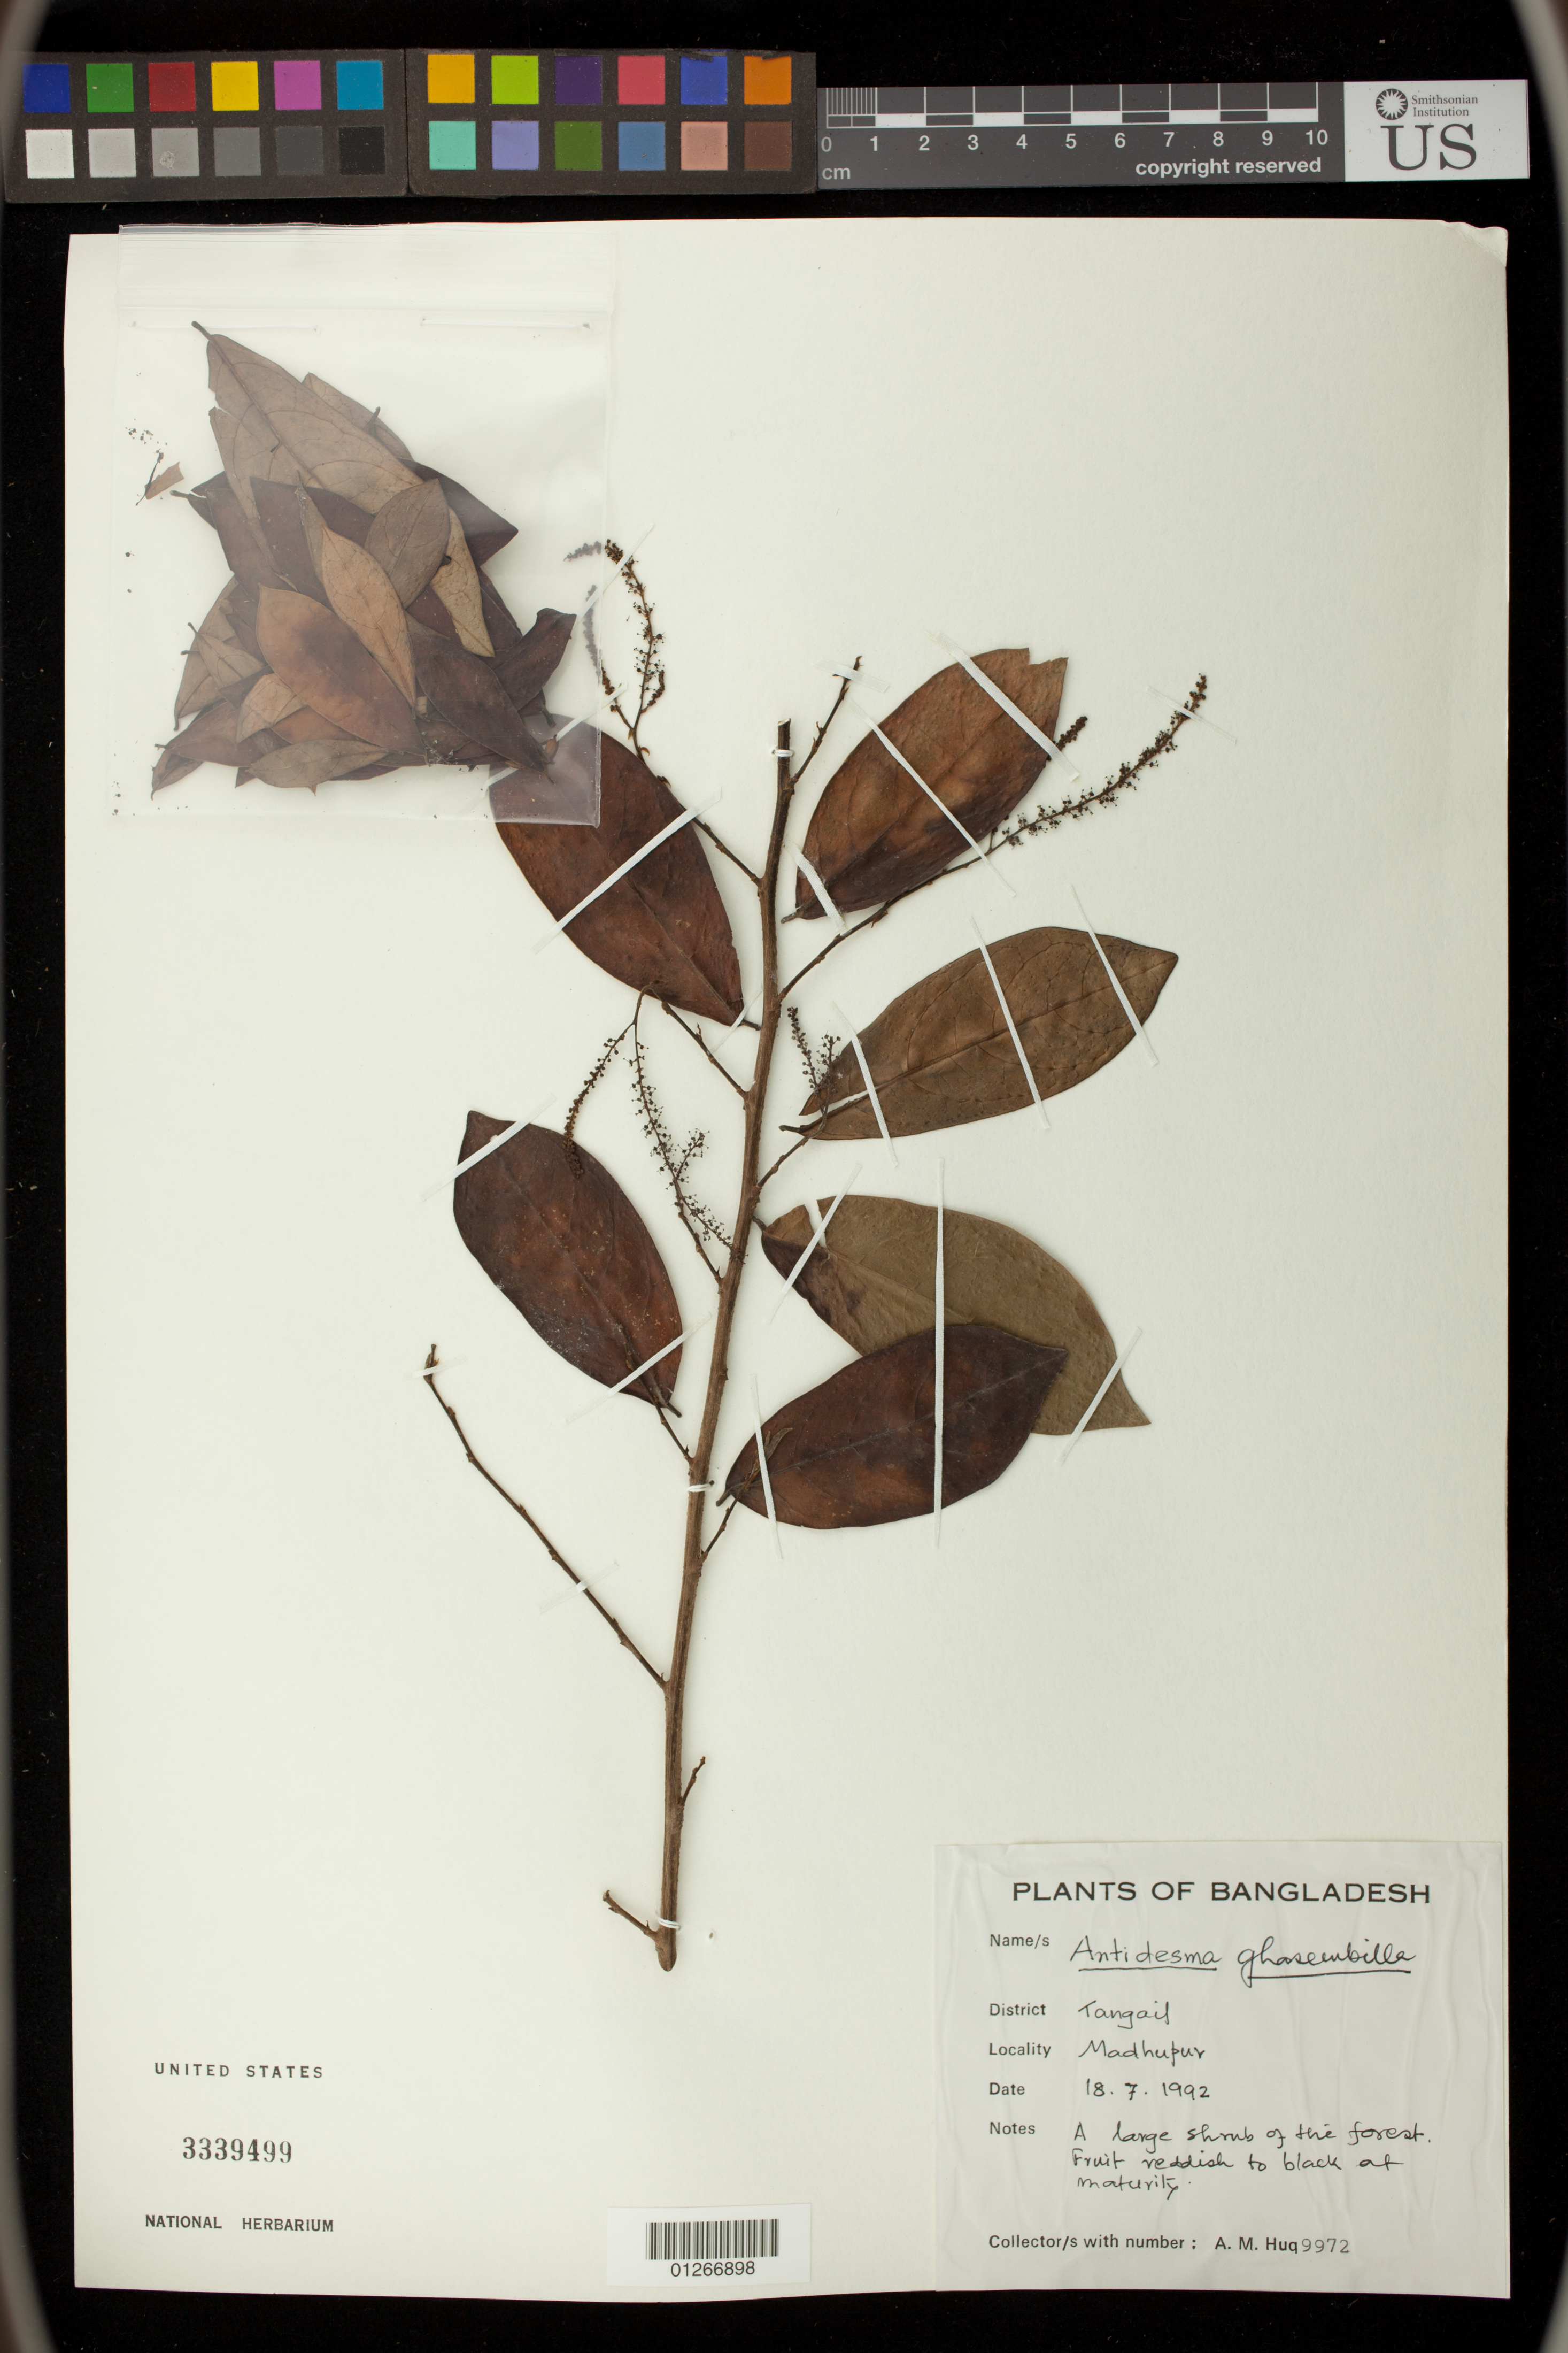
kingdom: Plantae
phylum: Tracheophyta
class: Magnoliopsida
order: Malpighiales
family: Phyllanthaceae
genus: Antidesma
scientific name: Antidesma ghaesembilla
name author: Gaertn.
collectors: A. M. Huq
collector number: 9972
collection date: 1992-07-18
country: Bangladesh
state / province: Dhaka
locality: Madhupur, Tangail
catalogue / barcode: US 3339499